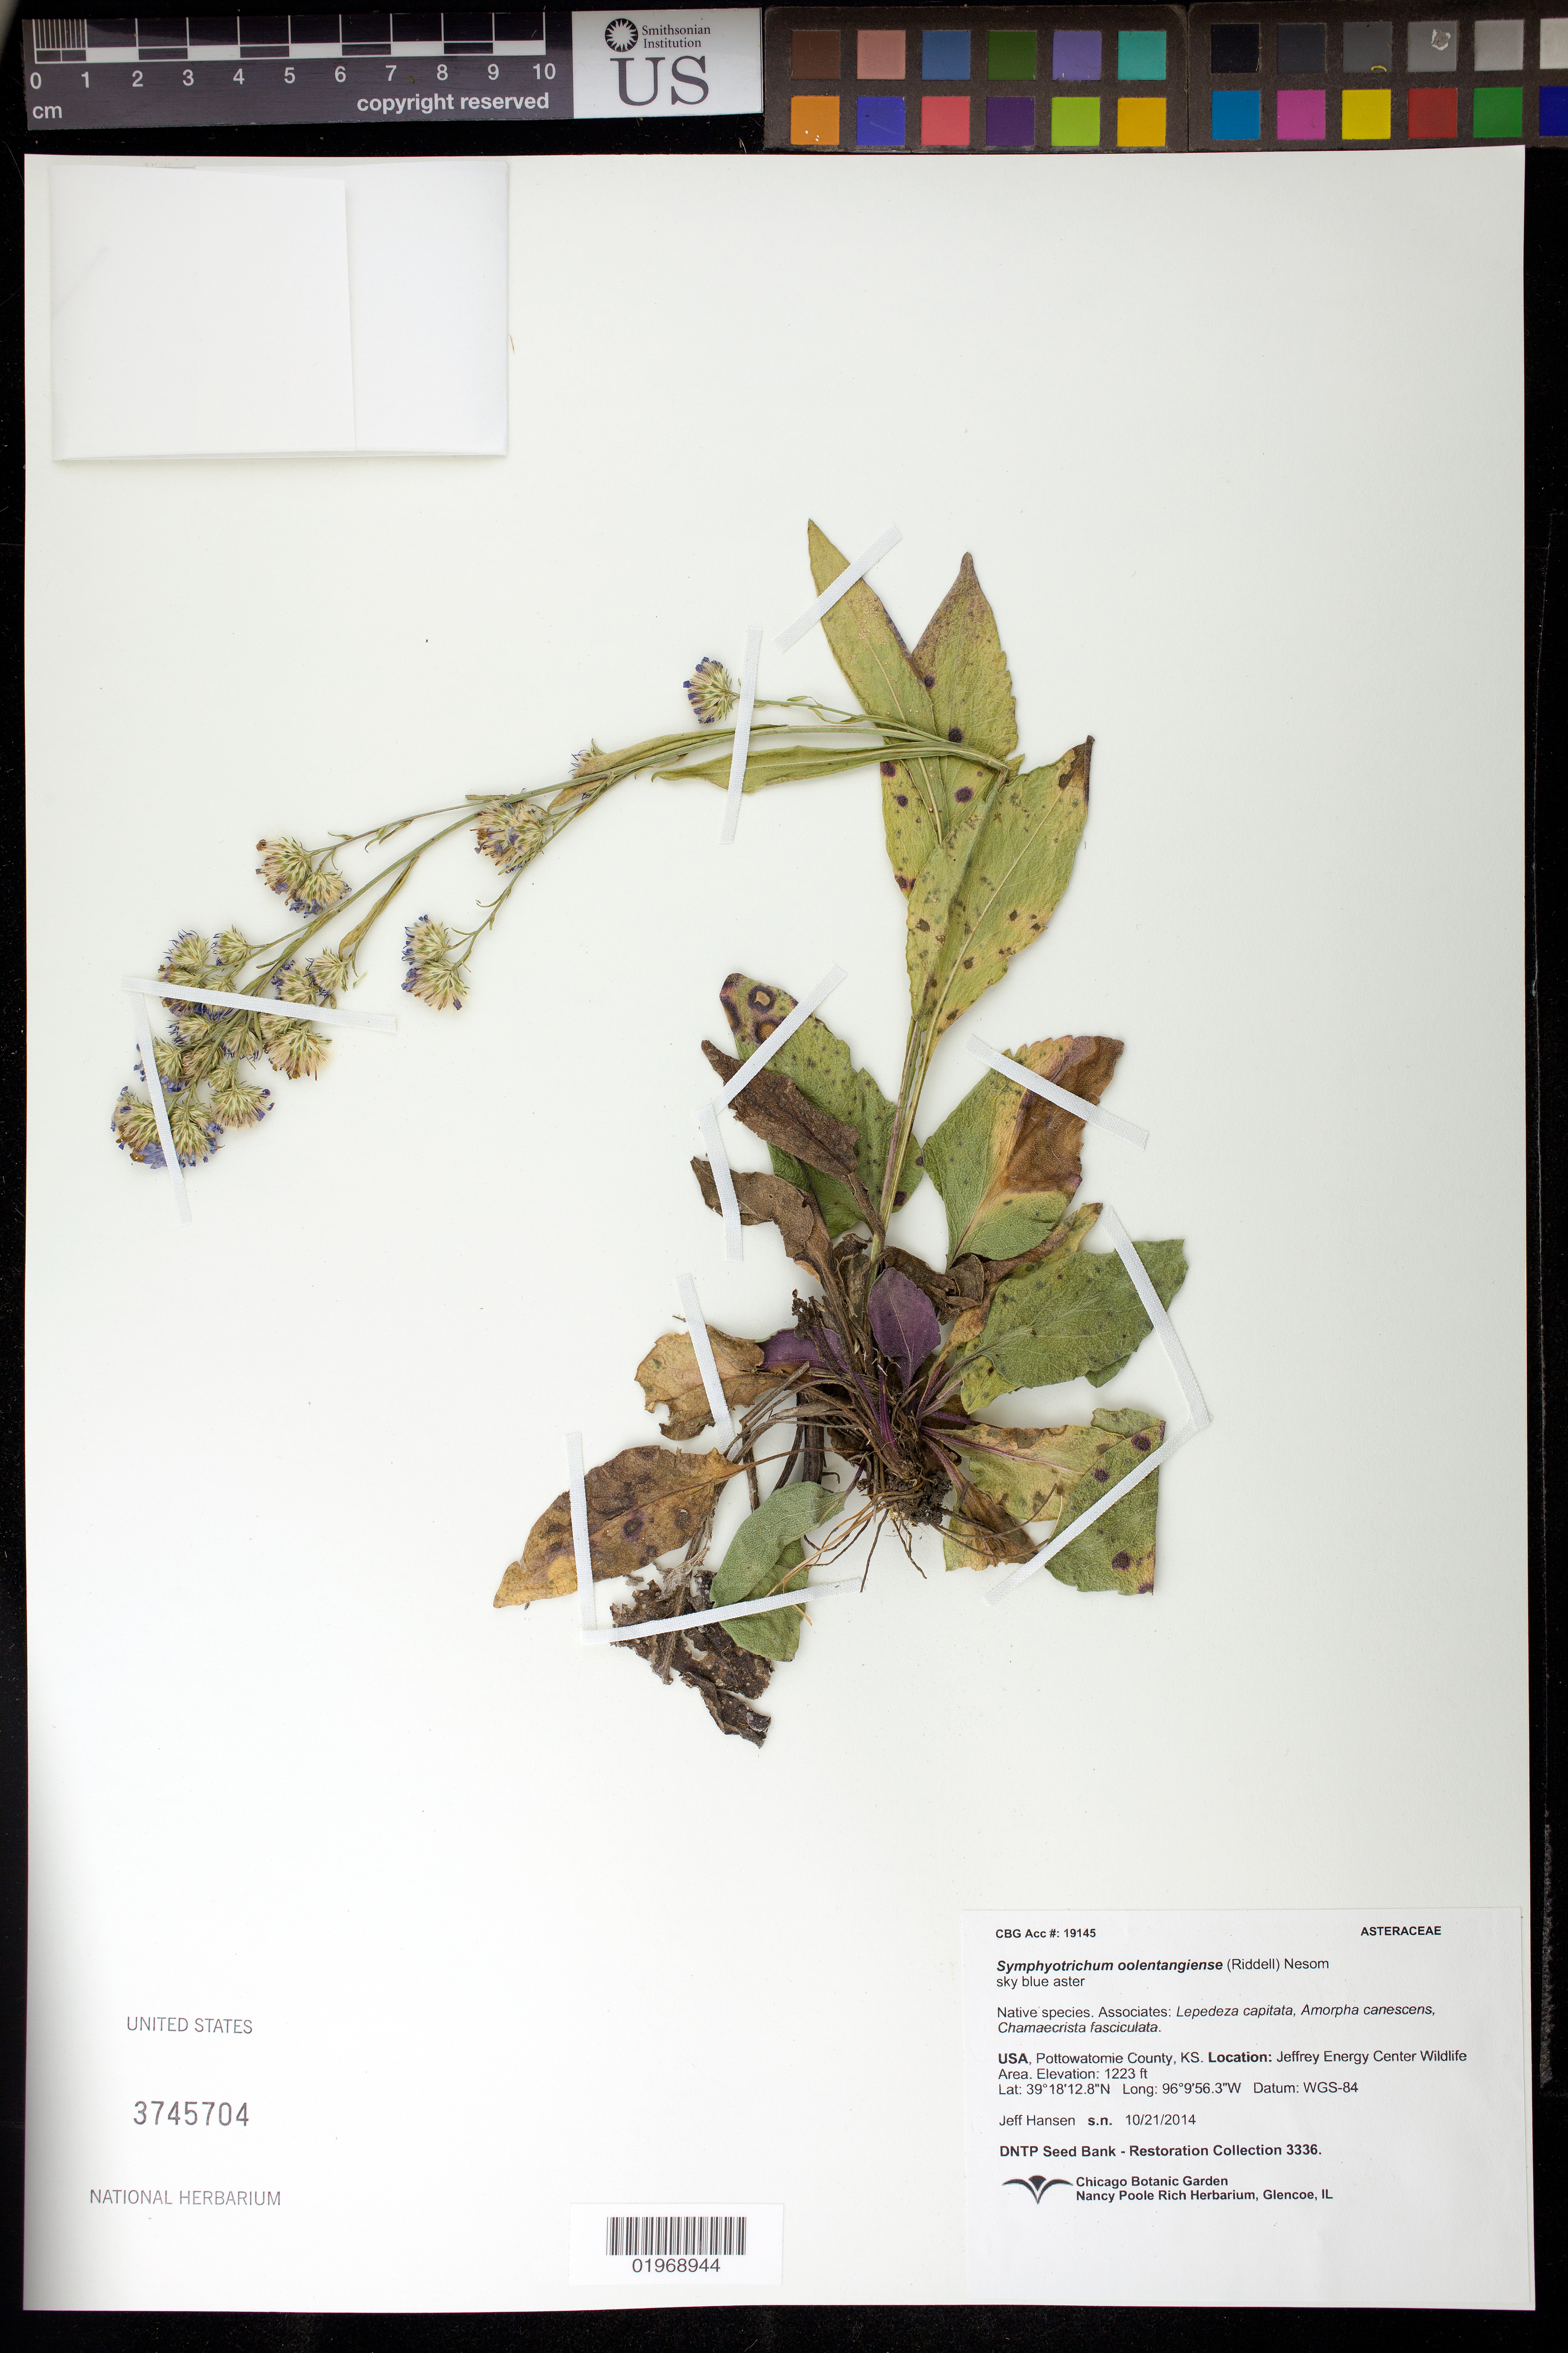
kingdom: Plantae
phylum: Tracheophyta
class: Magnoliopsida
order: Asterales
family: Asteraceae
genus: Symphyotrichum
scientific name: Symphyotrichum oolentangiense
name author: (Riddell) G.L. Nesom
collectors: J. Hansen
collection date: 2014-10-21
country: United States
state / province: Kansas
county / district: Pottawatomie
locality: Jeffrey Energy Center Wildlife Area.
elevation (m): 373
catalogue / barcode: US 3745704